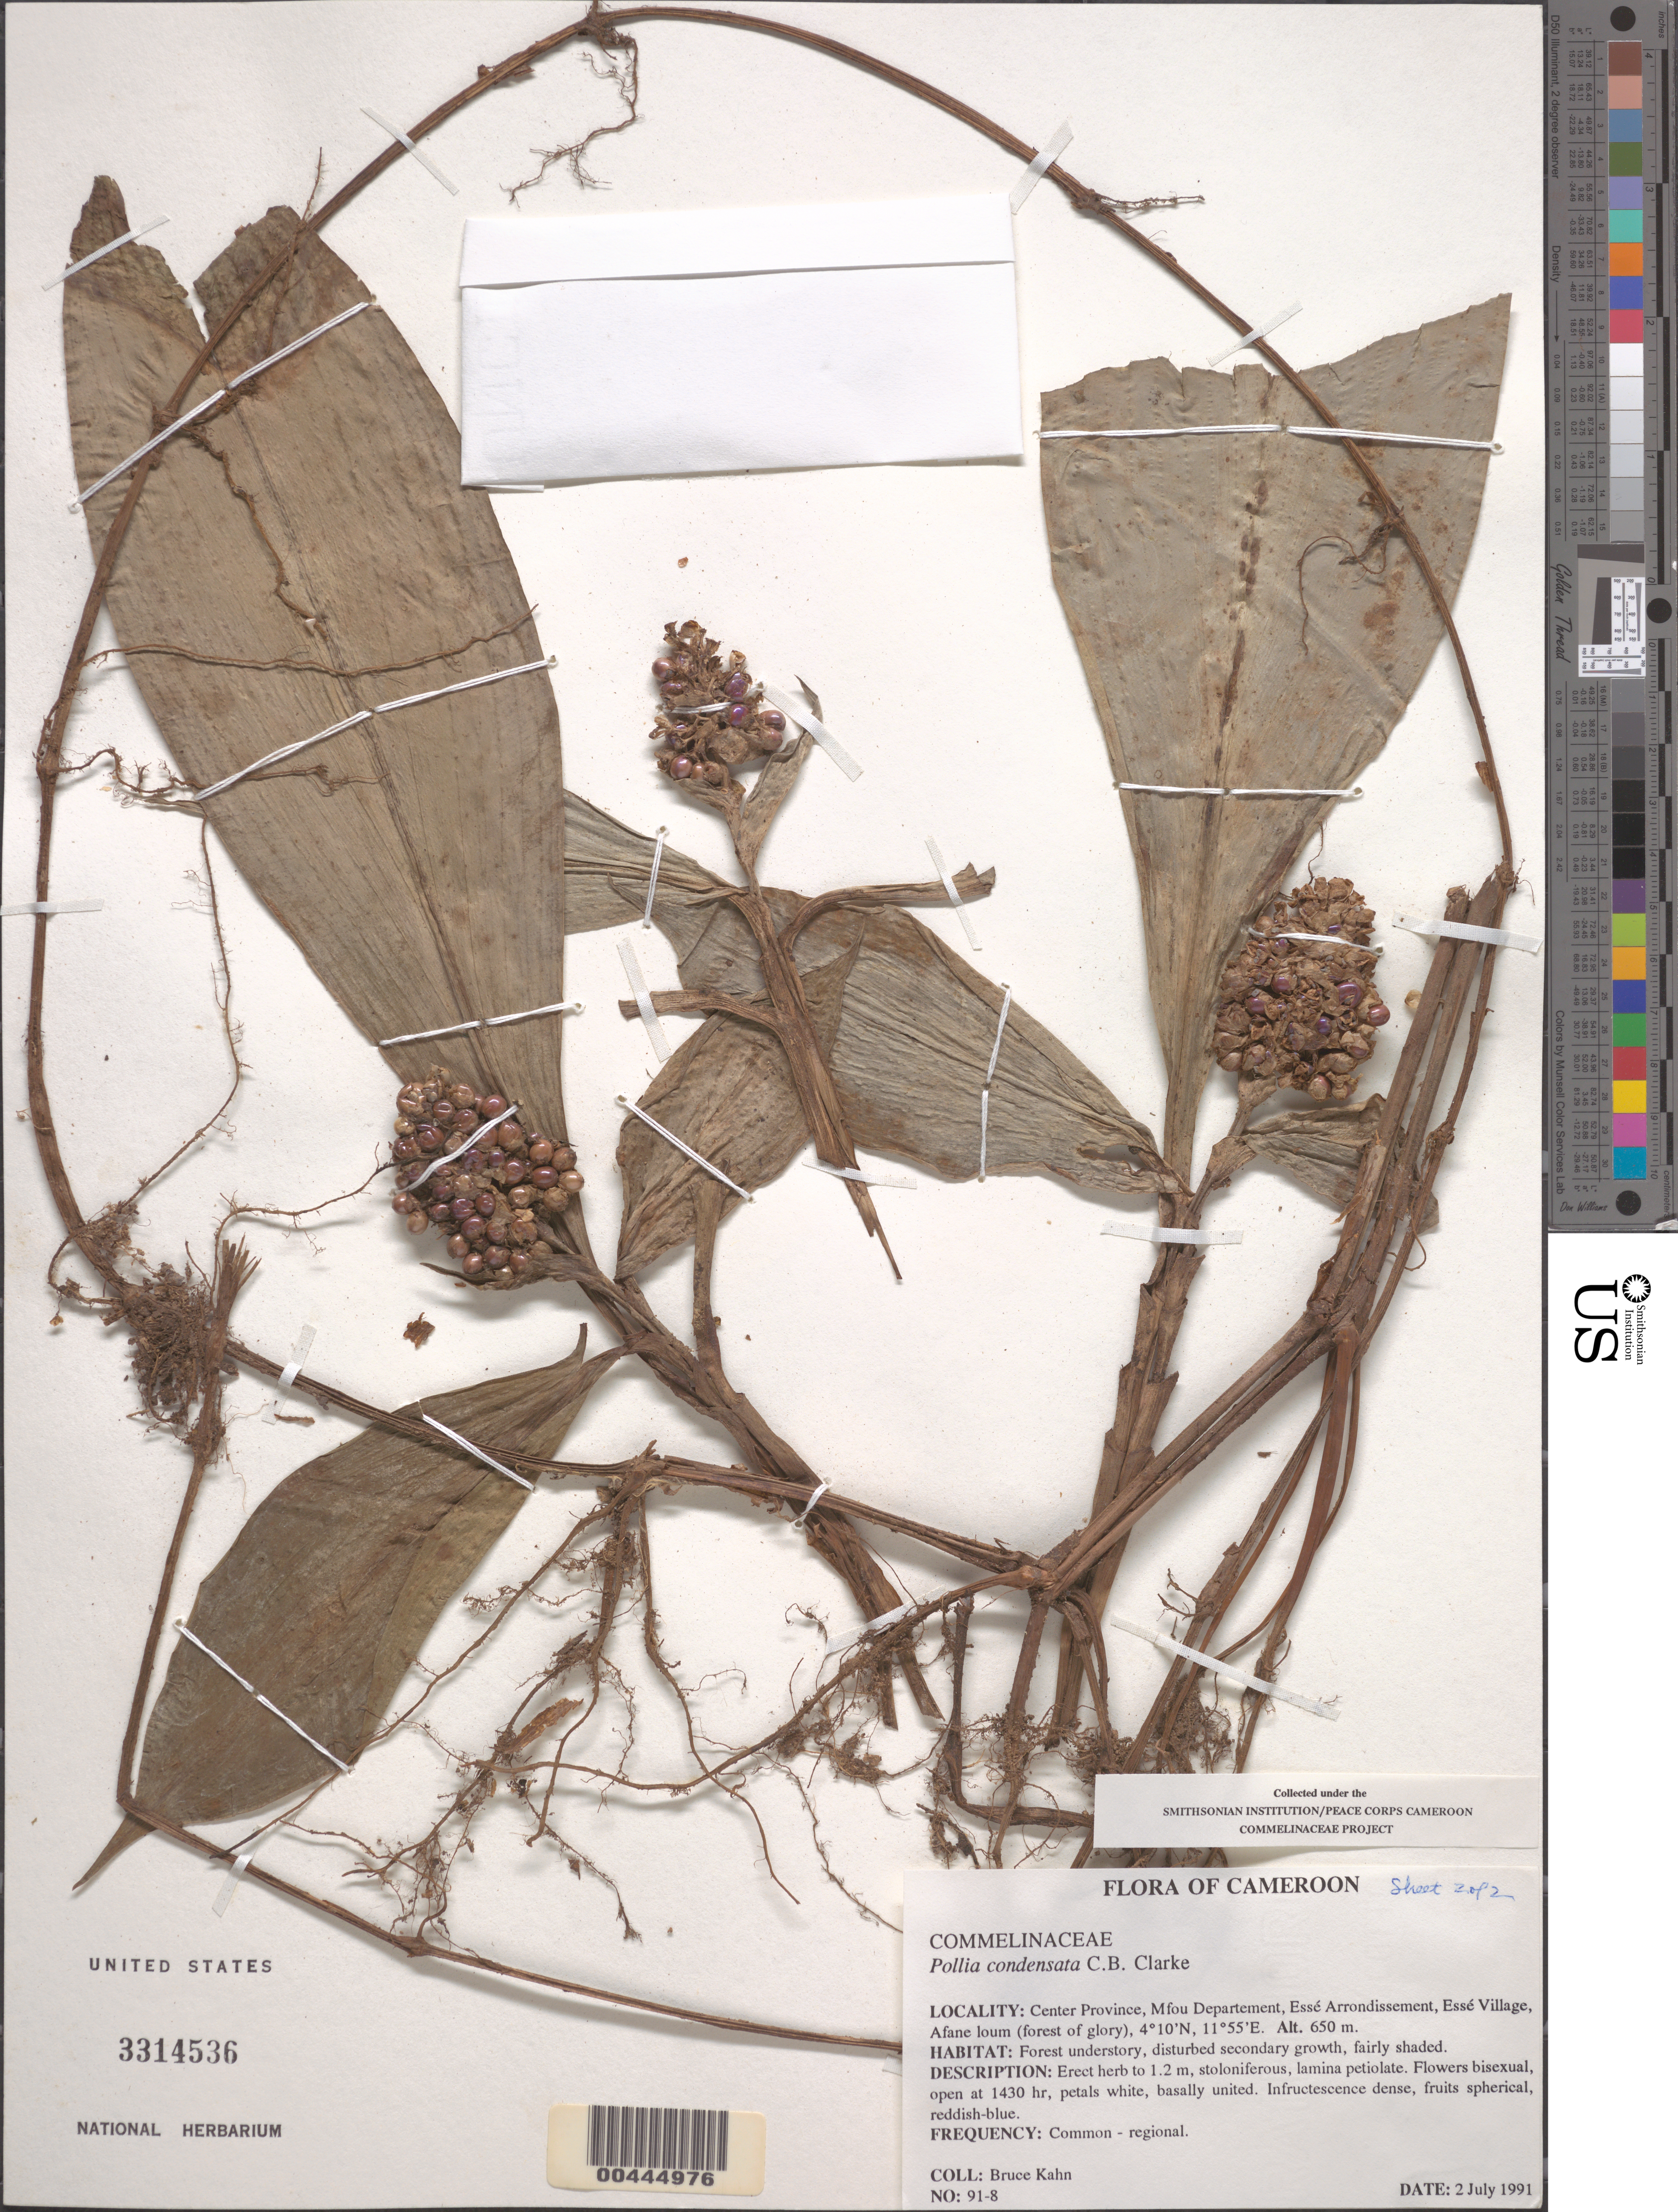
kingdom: Plantae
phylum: Tracheophyta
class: Liliopsida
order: Commelinales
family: Commelinaceae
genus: Pollia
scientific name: Pollia condensata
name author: C.B. Clarke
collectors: B. Kahn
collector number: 91-8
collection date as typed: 02 Jul 1991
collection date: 1991-07-02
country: Cameroon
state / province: Centre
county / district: Méfou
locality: Mfou dept., esse arrondissement, esse village, afane loum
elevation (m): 650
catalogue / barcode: US 3314536